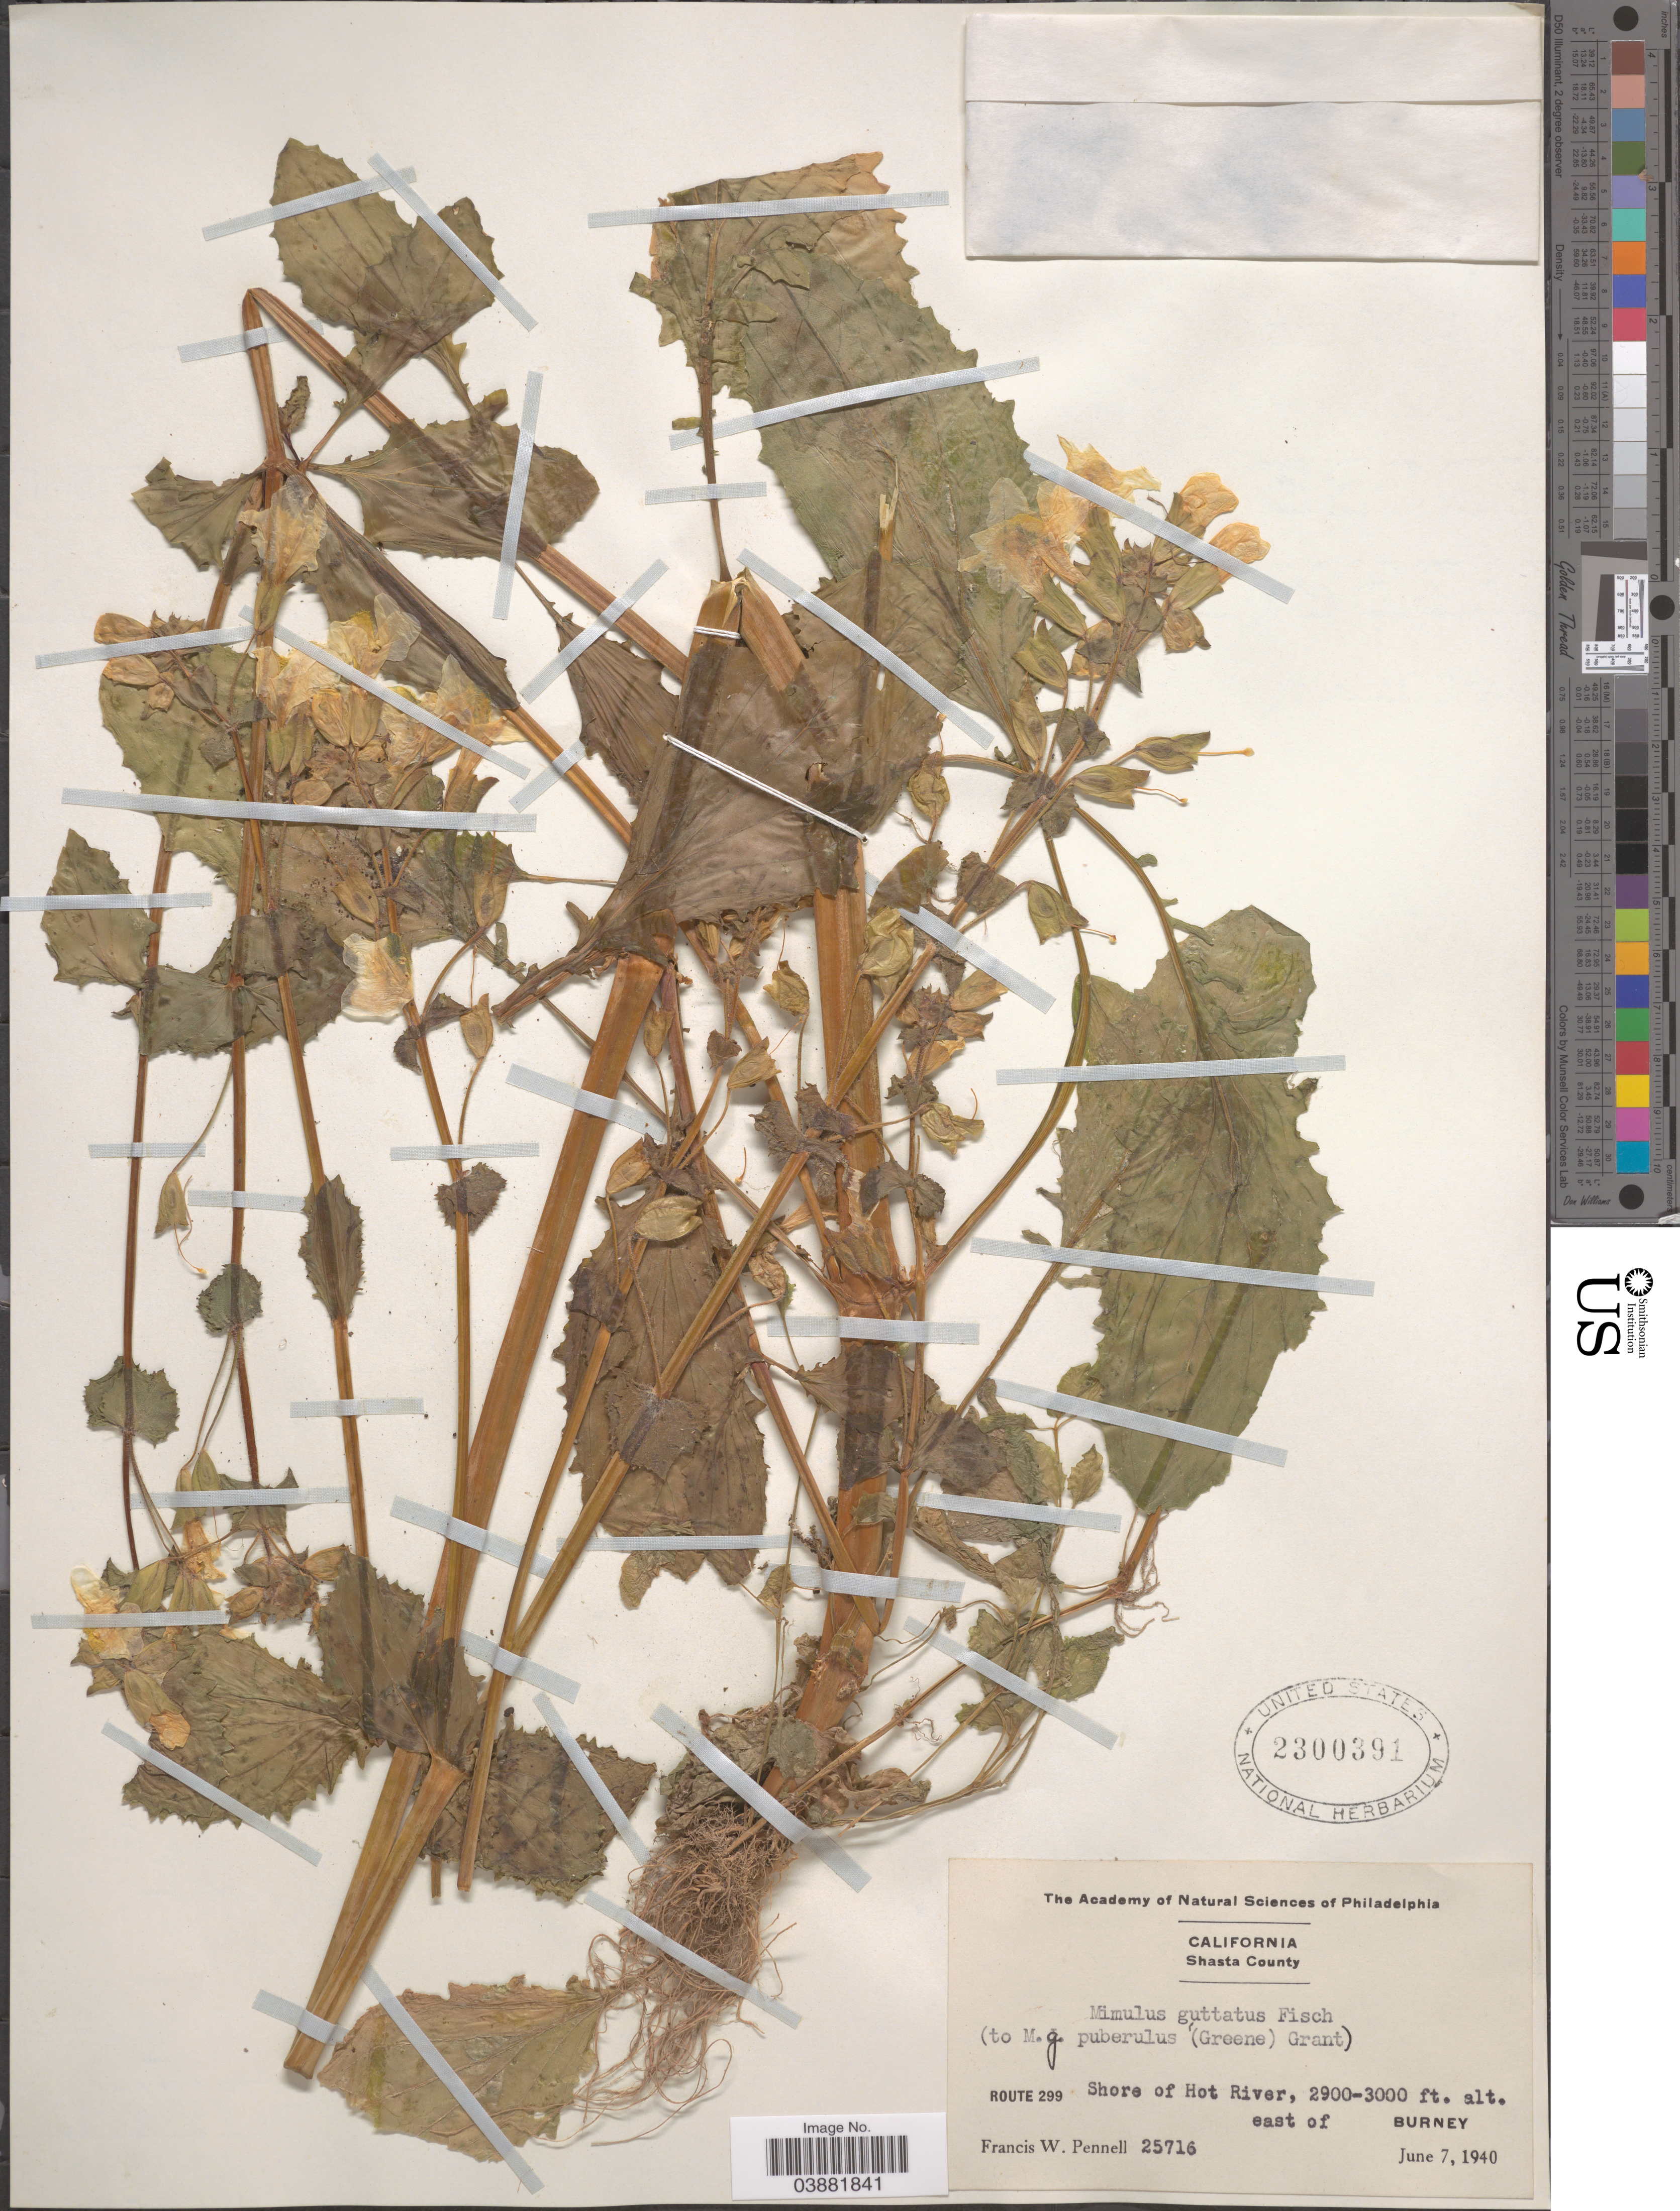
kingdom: Plantae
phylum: Tracheophyta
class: Magnoliopsida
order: Lamiales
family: Phrymaceae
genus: Mimulus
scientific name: Mimulus guttatus var. puberulus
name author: (Greene) A.L. Grant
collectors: F. W. Pennell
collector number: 24716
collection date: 1940-06-07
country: United States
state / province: California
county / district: Shasta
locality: Shasta County. Route 299. Shore of Hot River, east of Burney.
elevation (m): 884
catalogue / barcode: US 2300391